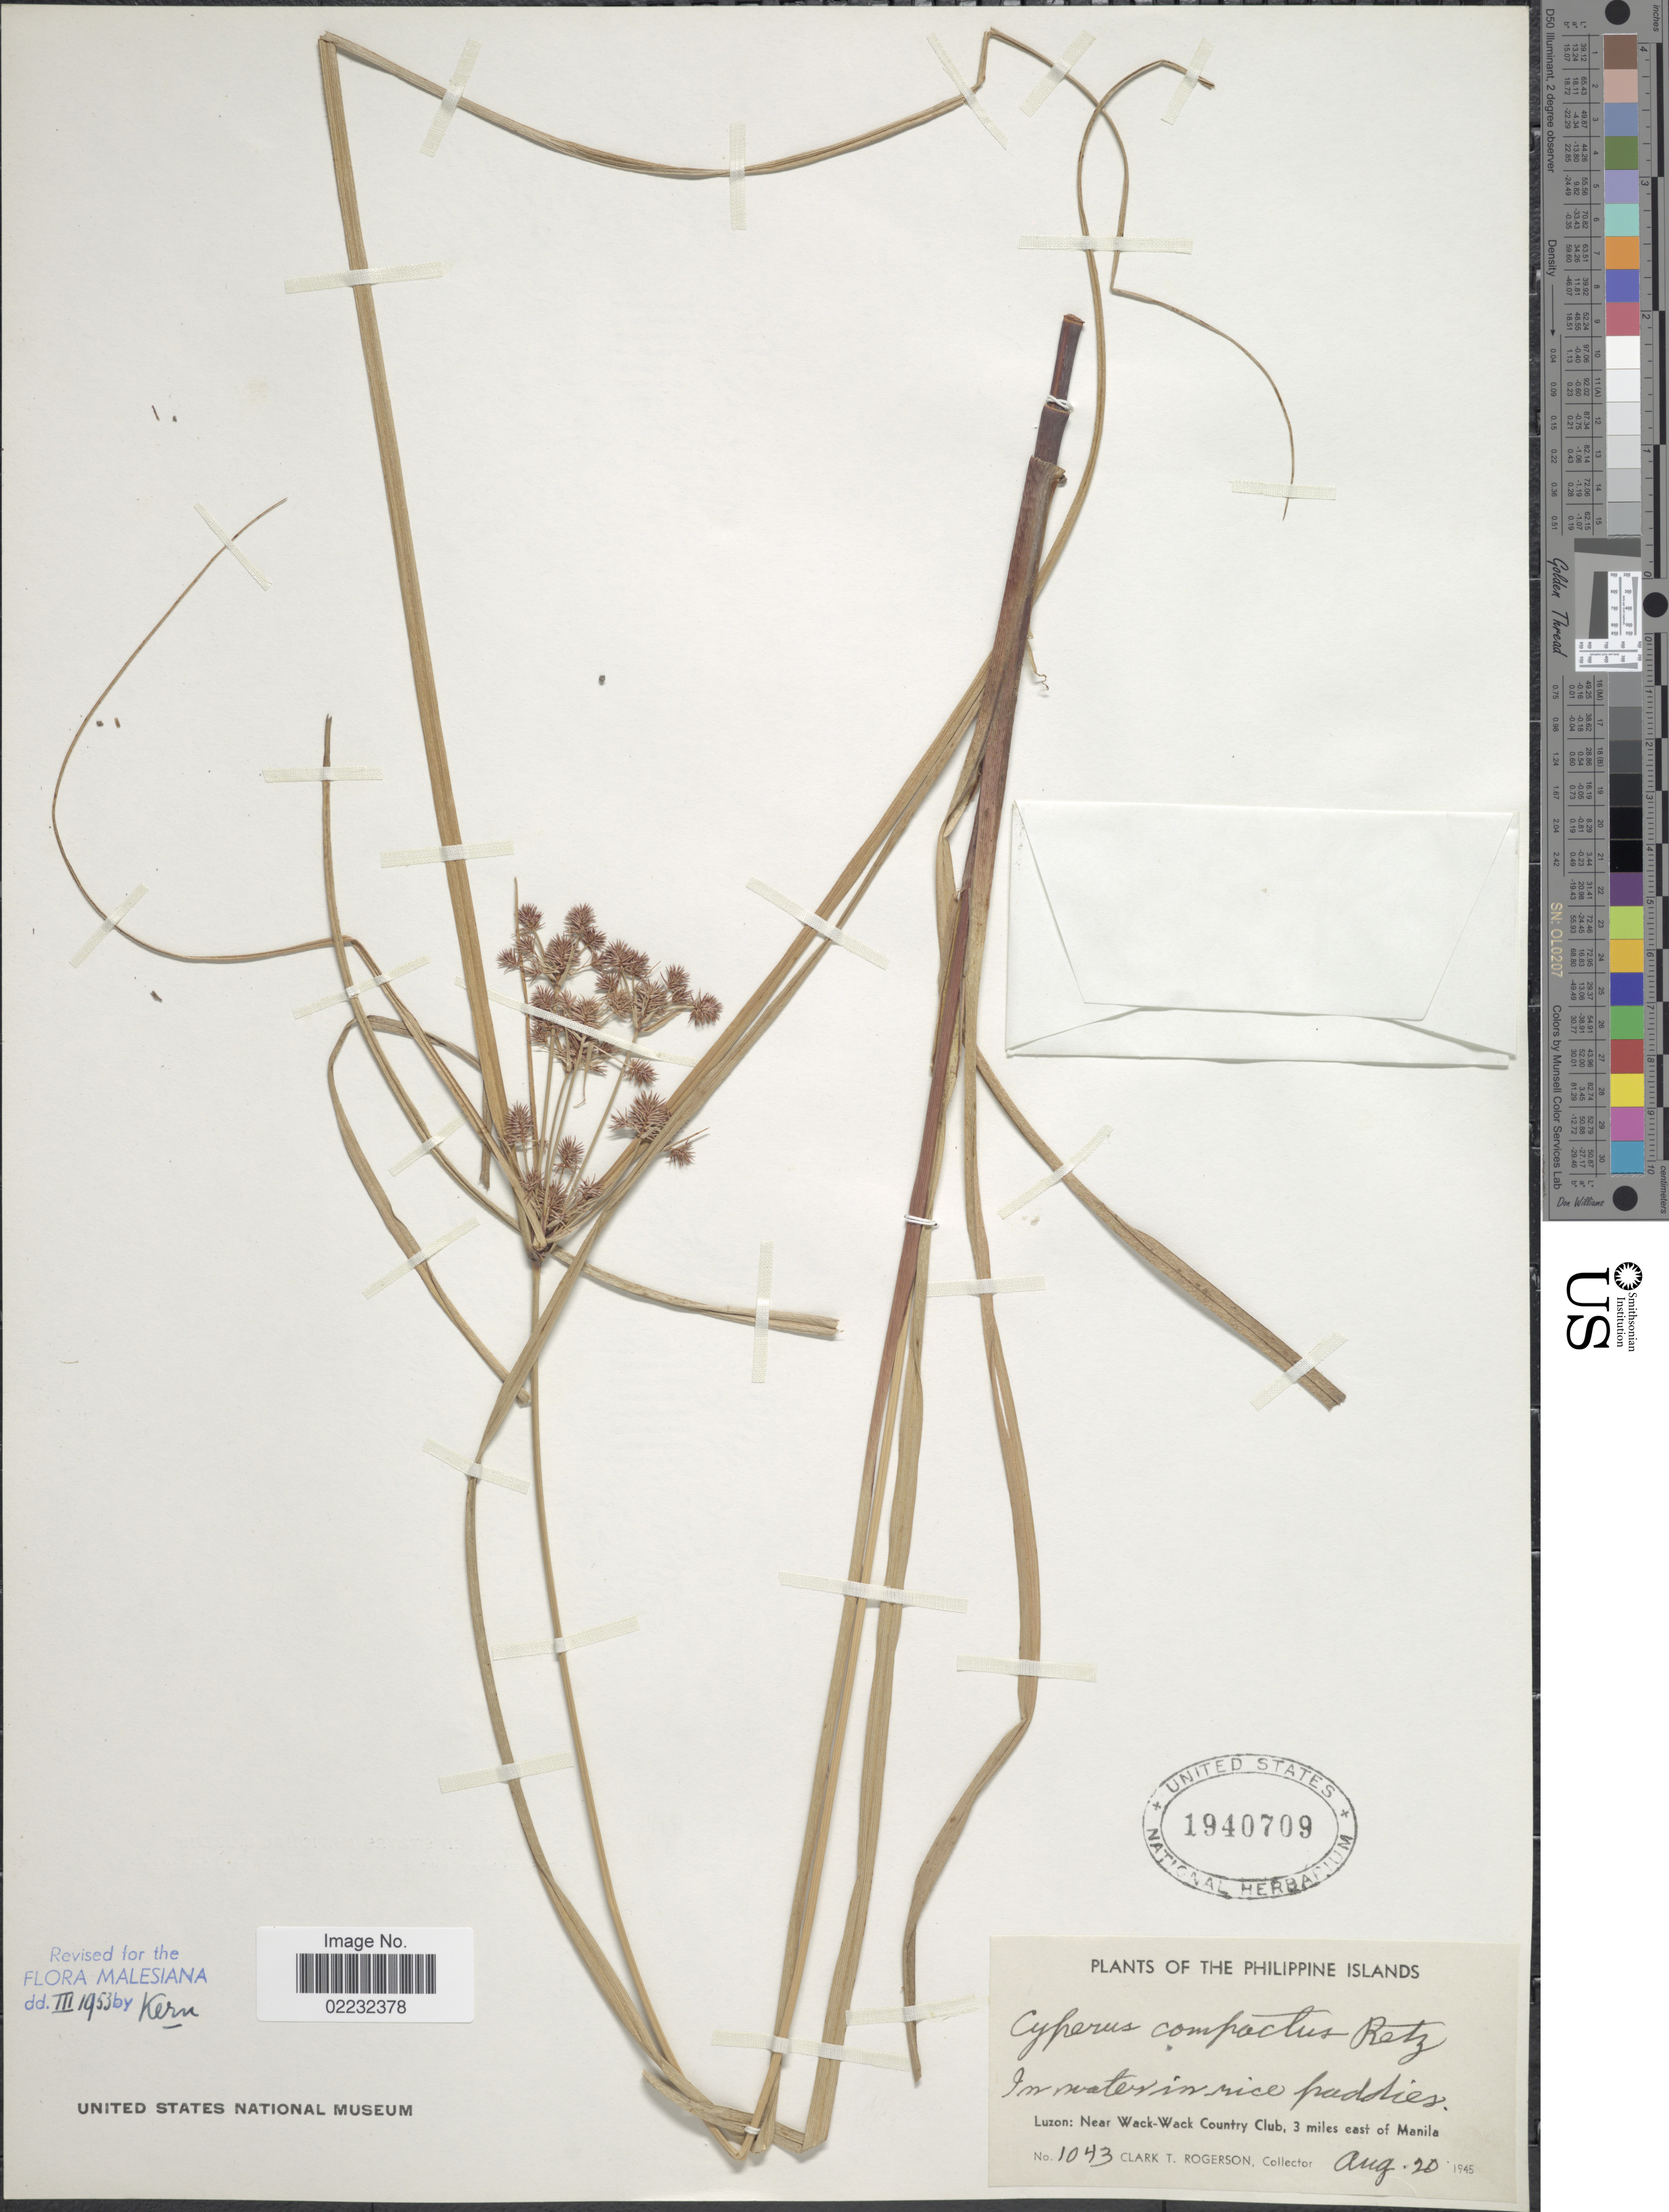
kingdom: Plantae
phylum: Tracheophyta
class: Liliopsida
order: Poales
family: Cyperaceae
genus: Cyperus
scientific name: Cyperus compactus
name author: Retz.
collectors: C. Rogerson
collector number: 1043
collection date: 1945-08-20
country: Philippines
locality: Luzon: Near Wack- Wack Country Club, 3 miles east of Manila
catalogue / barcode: US 1940709